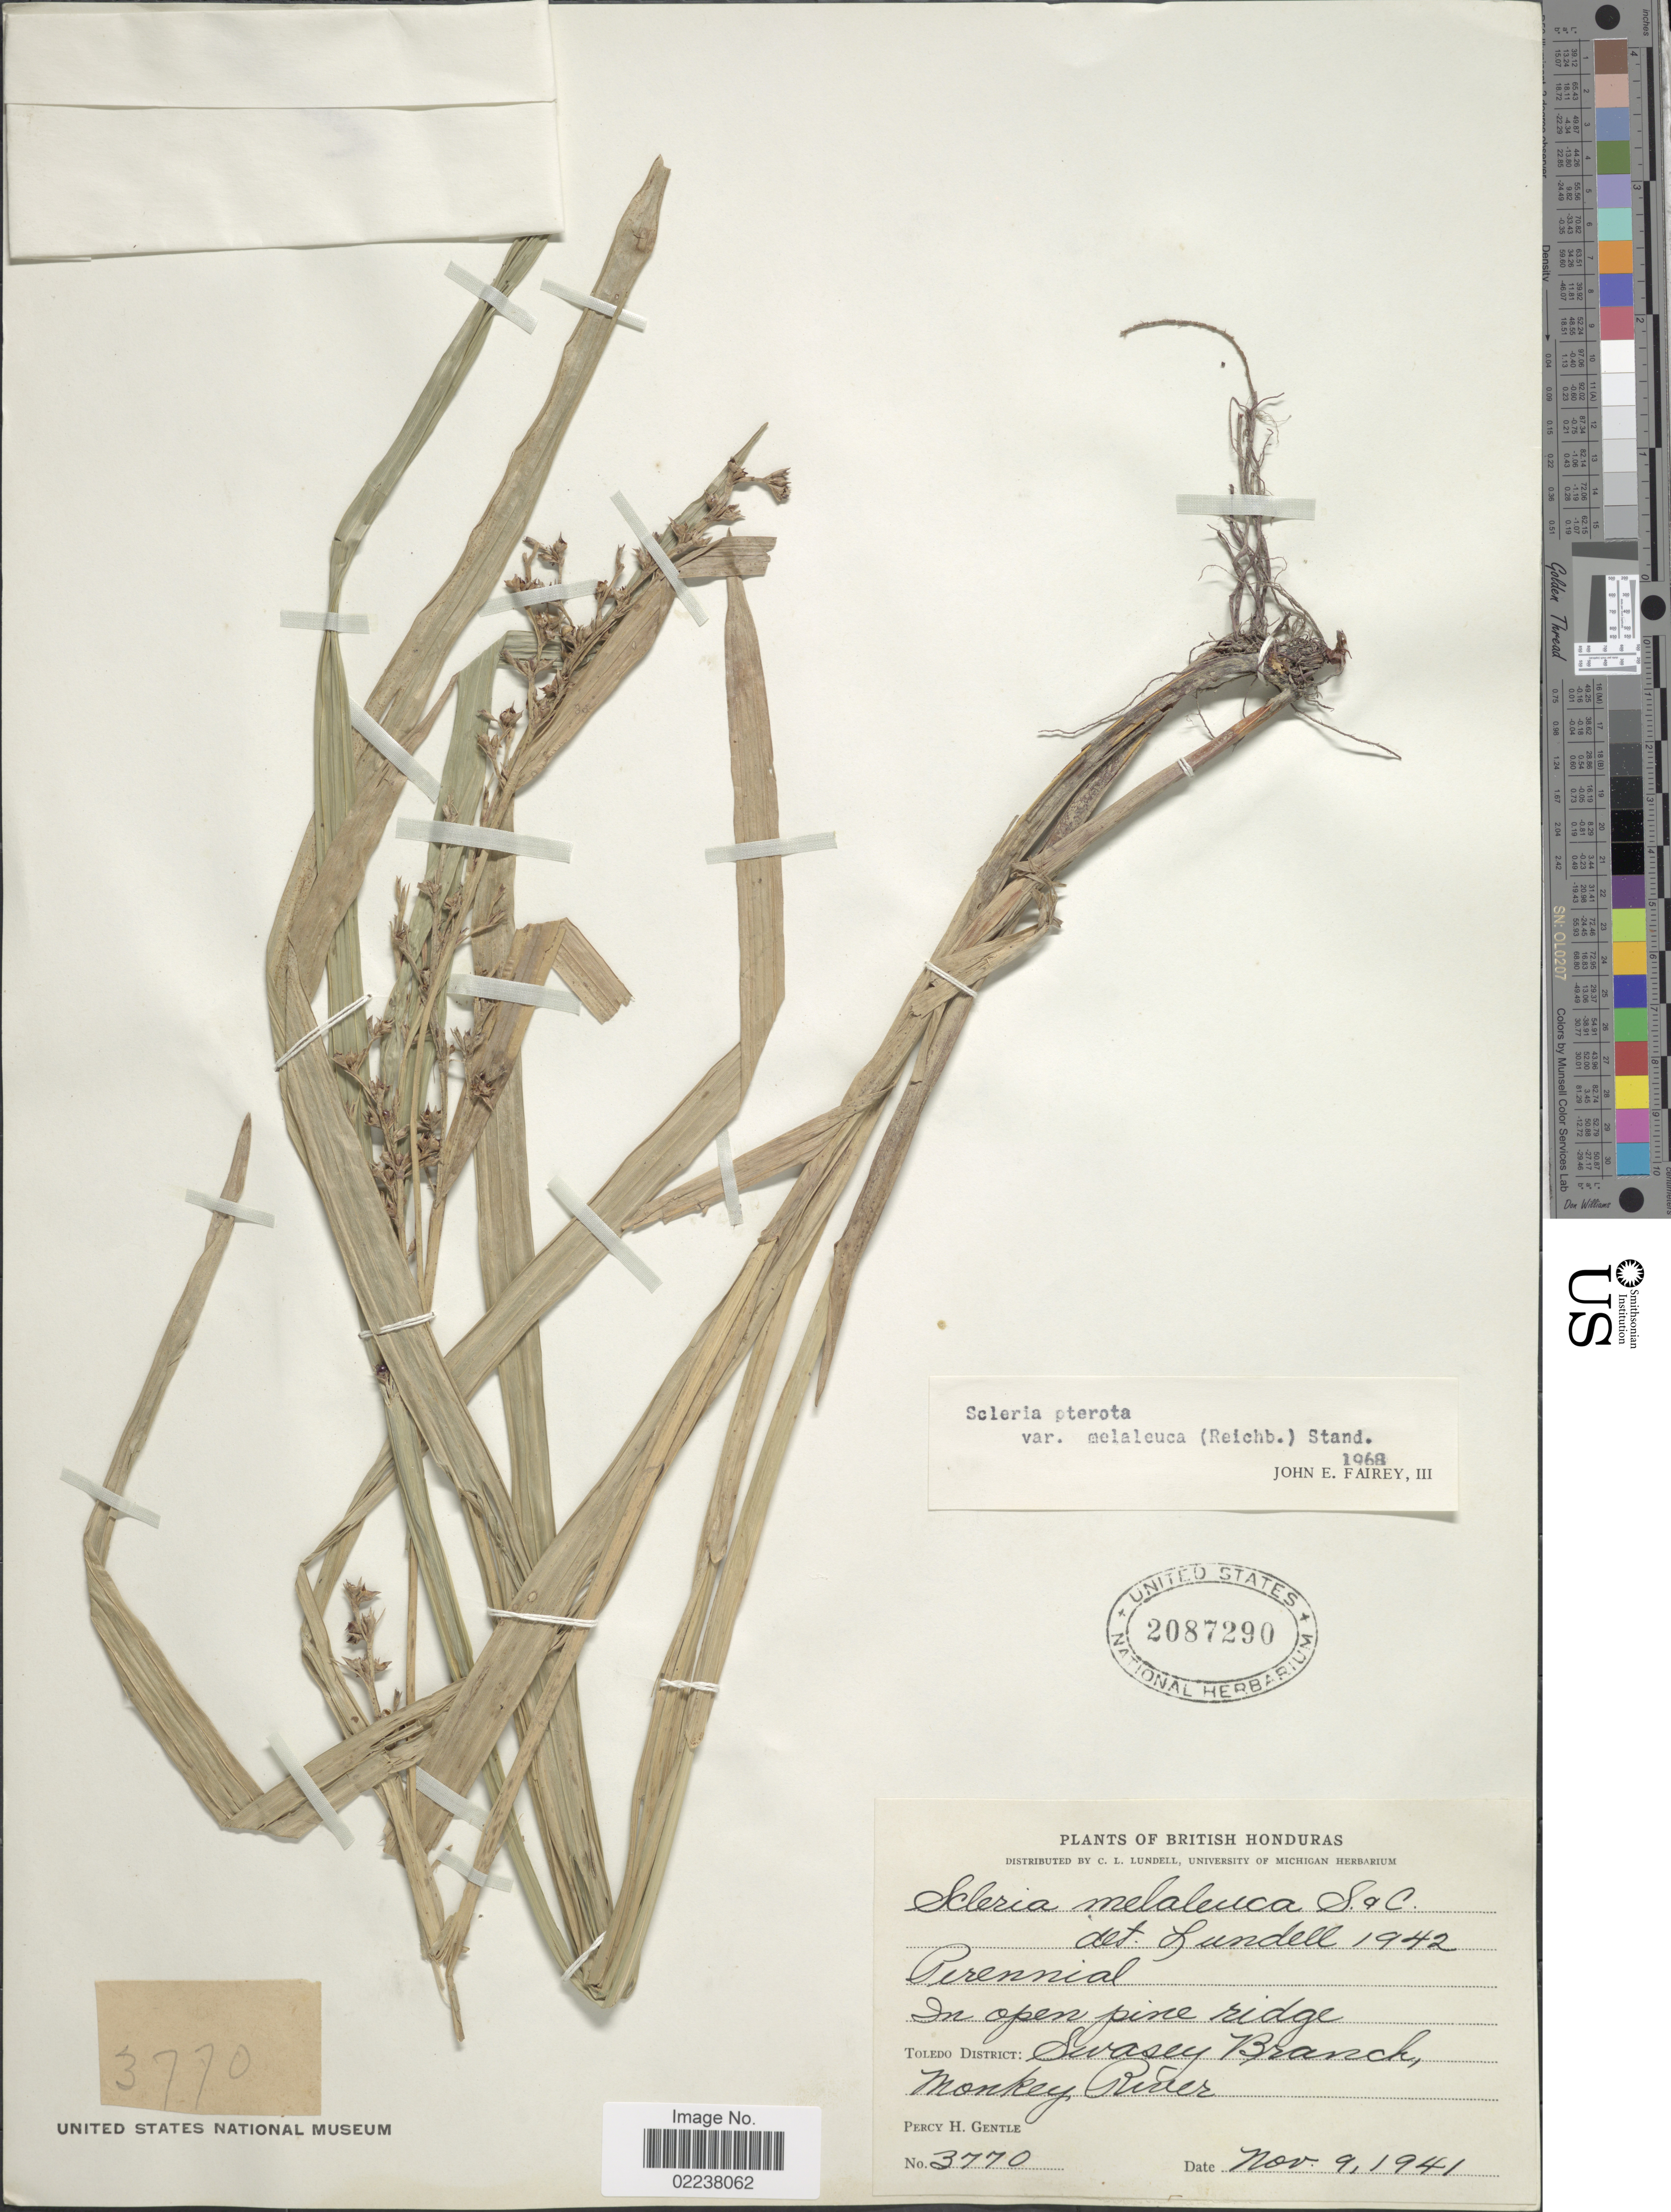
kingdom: Plantae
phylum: Tracheophyta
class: Liliopsida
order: Poales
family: Cyperaceae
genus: Scleria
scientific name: Scleria gaertneri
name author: Raddi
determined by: Strong, Mark T., (BOT), Smithsonian Institution - National Museum of Natural History (UNITED STATES)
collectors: P. H. Gentle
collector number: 3770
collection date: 1941-11-09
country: Belize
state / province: Toledo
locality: British Honduras, Toledo District: Swasey Branch, Monkey River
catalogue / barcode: US 2087290